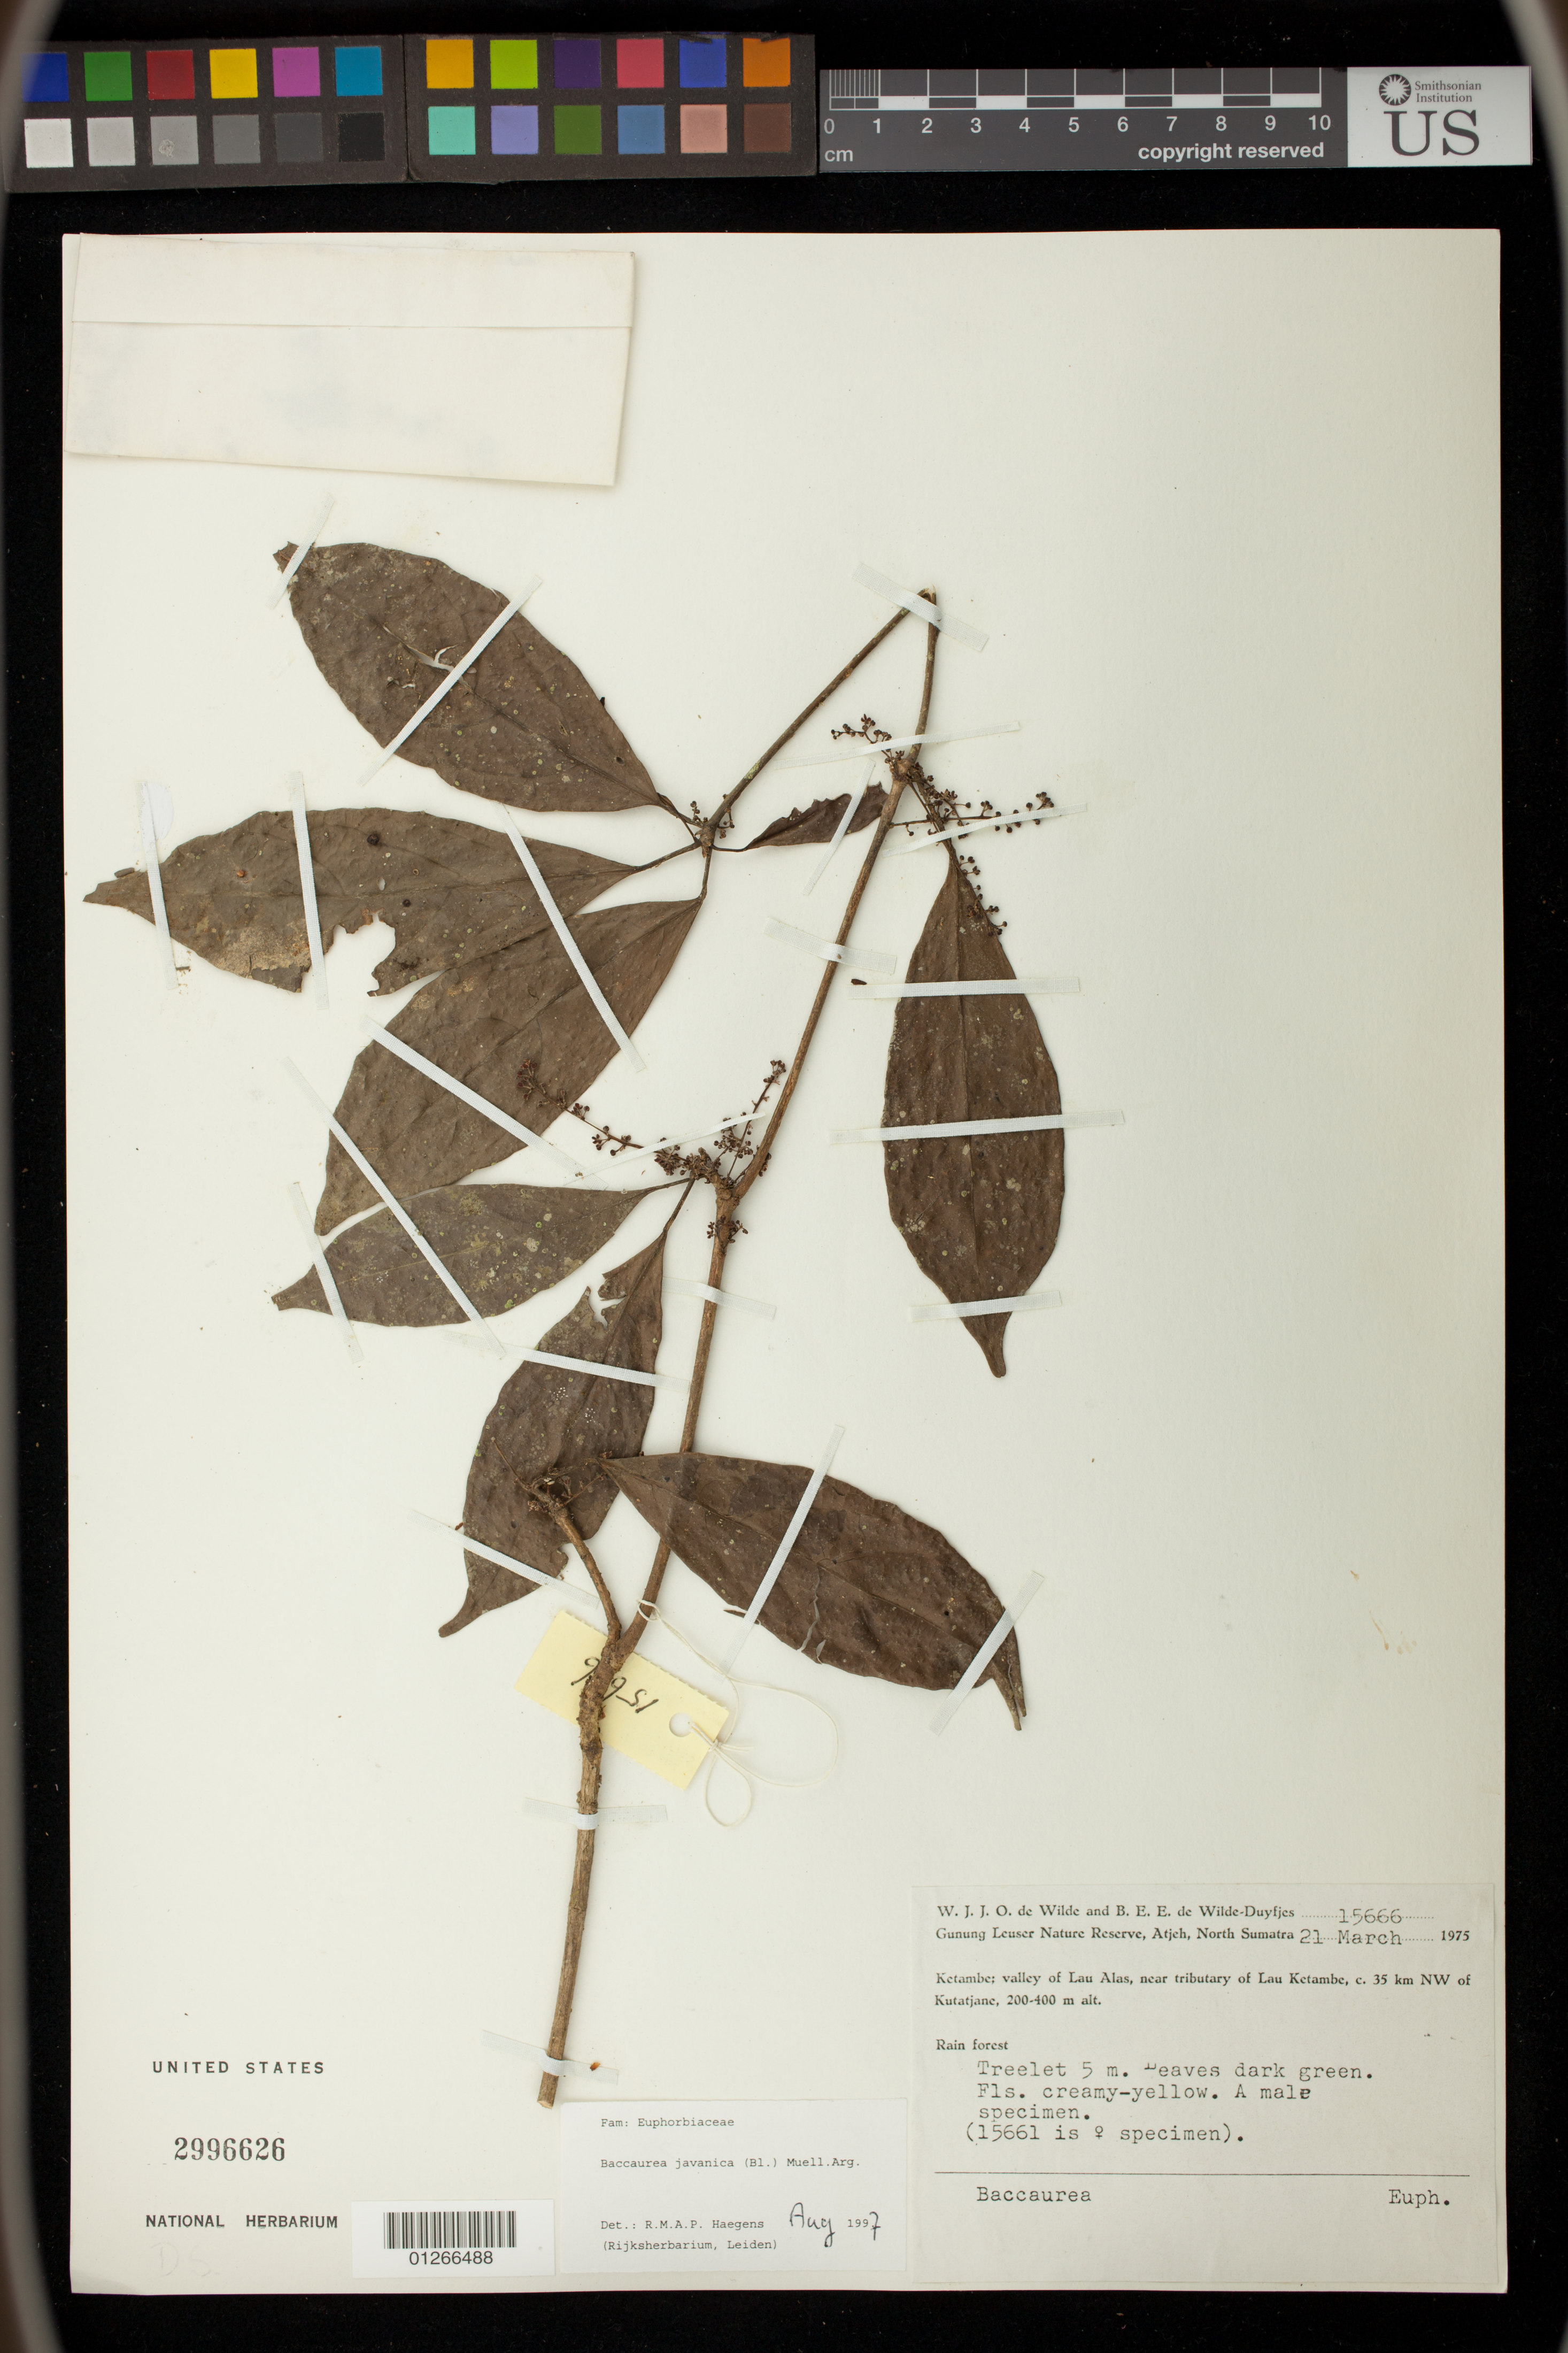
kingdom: Plantae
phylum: Tracheophyta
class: Magnoliopsida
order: Malpighiales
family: Phyllanthaceae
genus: Baccaurea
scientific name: Baccaurea javanica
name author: Müll. Arg.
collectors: W. J. de Wilde & B. E. de Wilde-Duyfjes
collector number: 15661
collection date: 1975-03-21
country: Indonesia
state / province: Sumatra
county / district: Aceh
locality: Ketambe; valley of Lau Alas, near tributary of Lau Ketambe, c. 35 km Nw of Kutatjane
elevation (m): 200